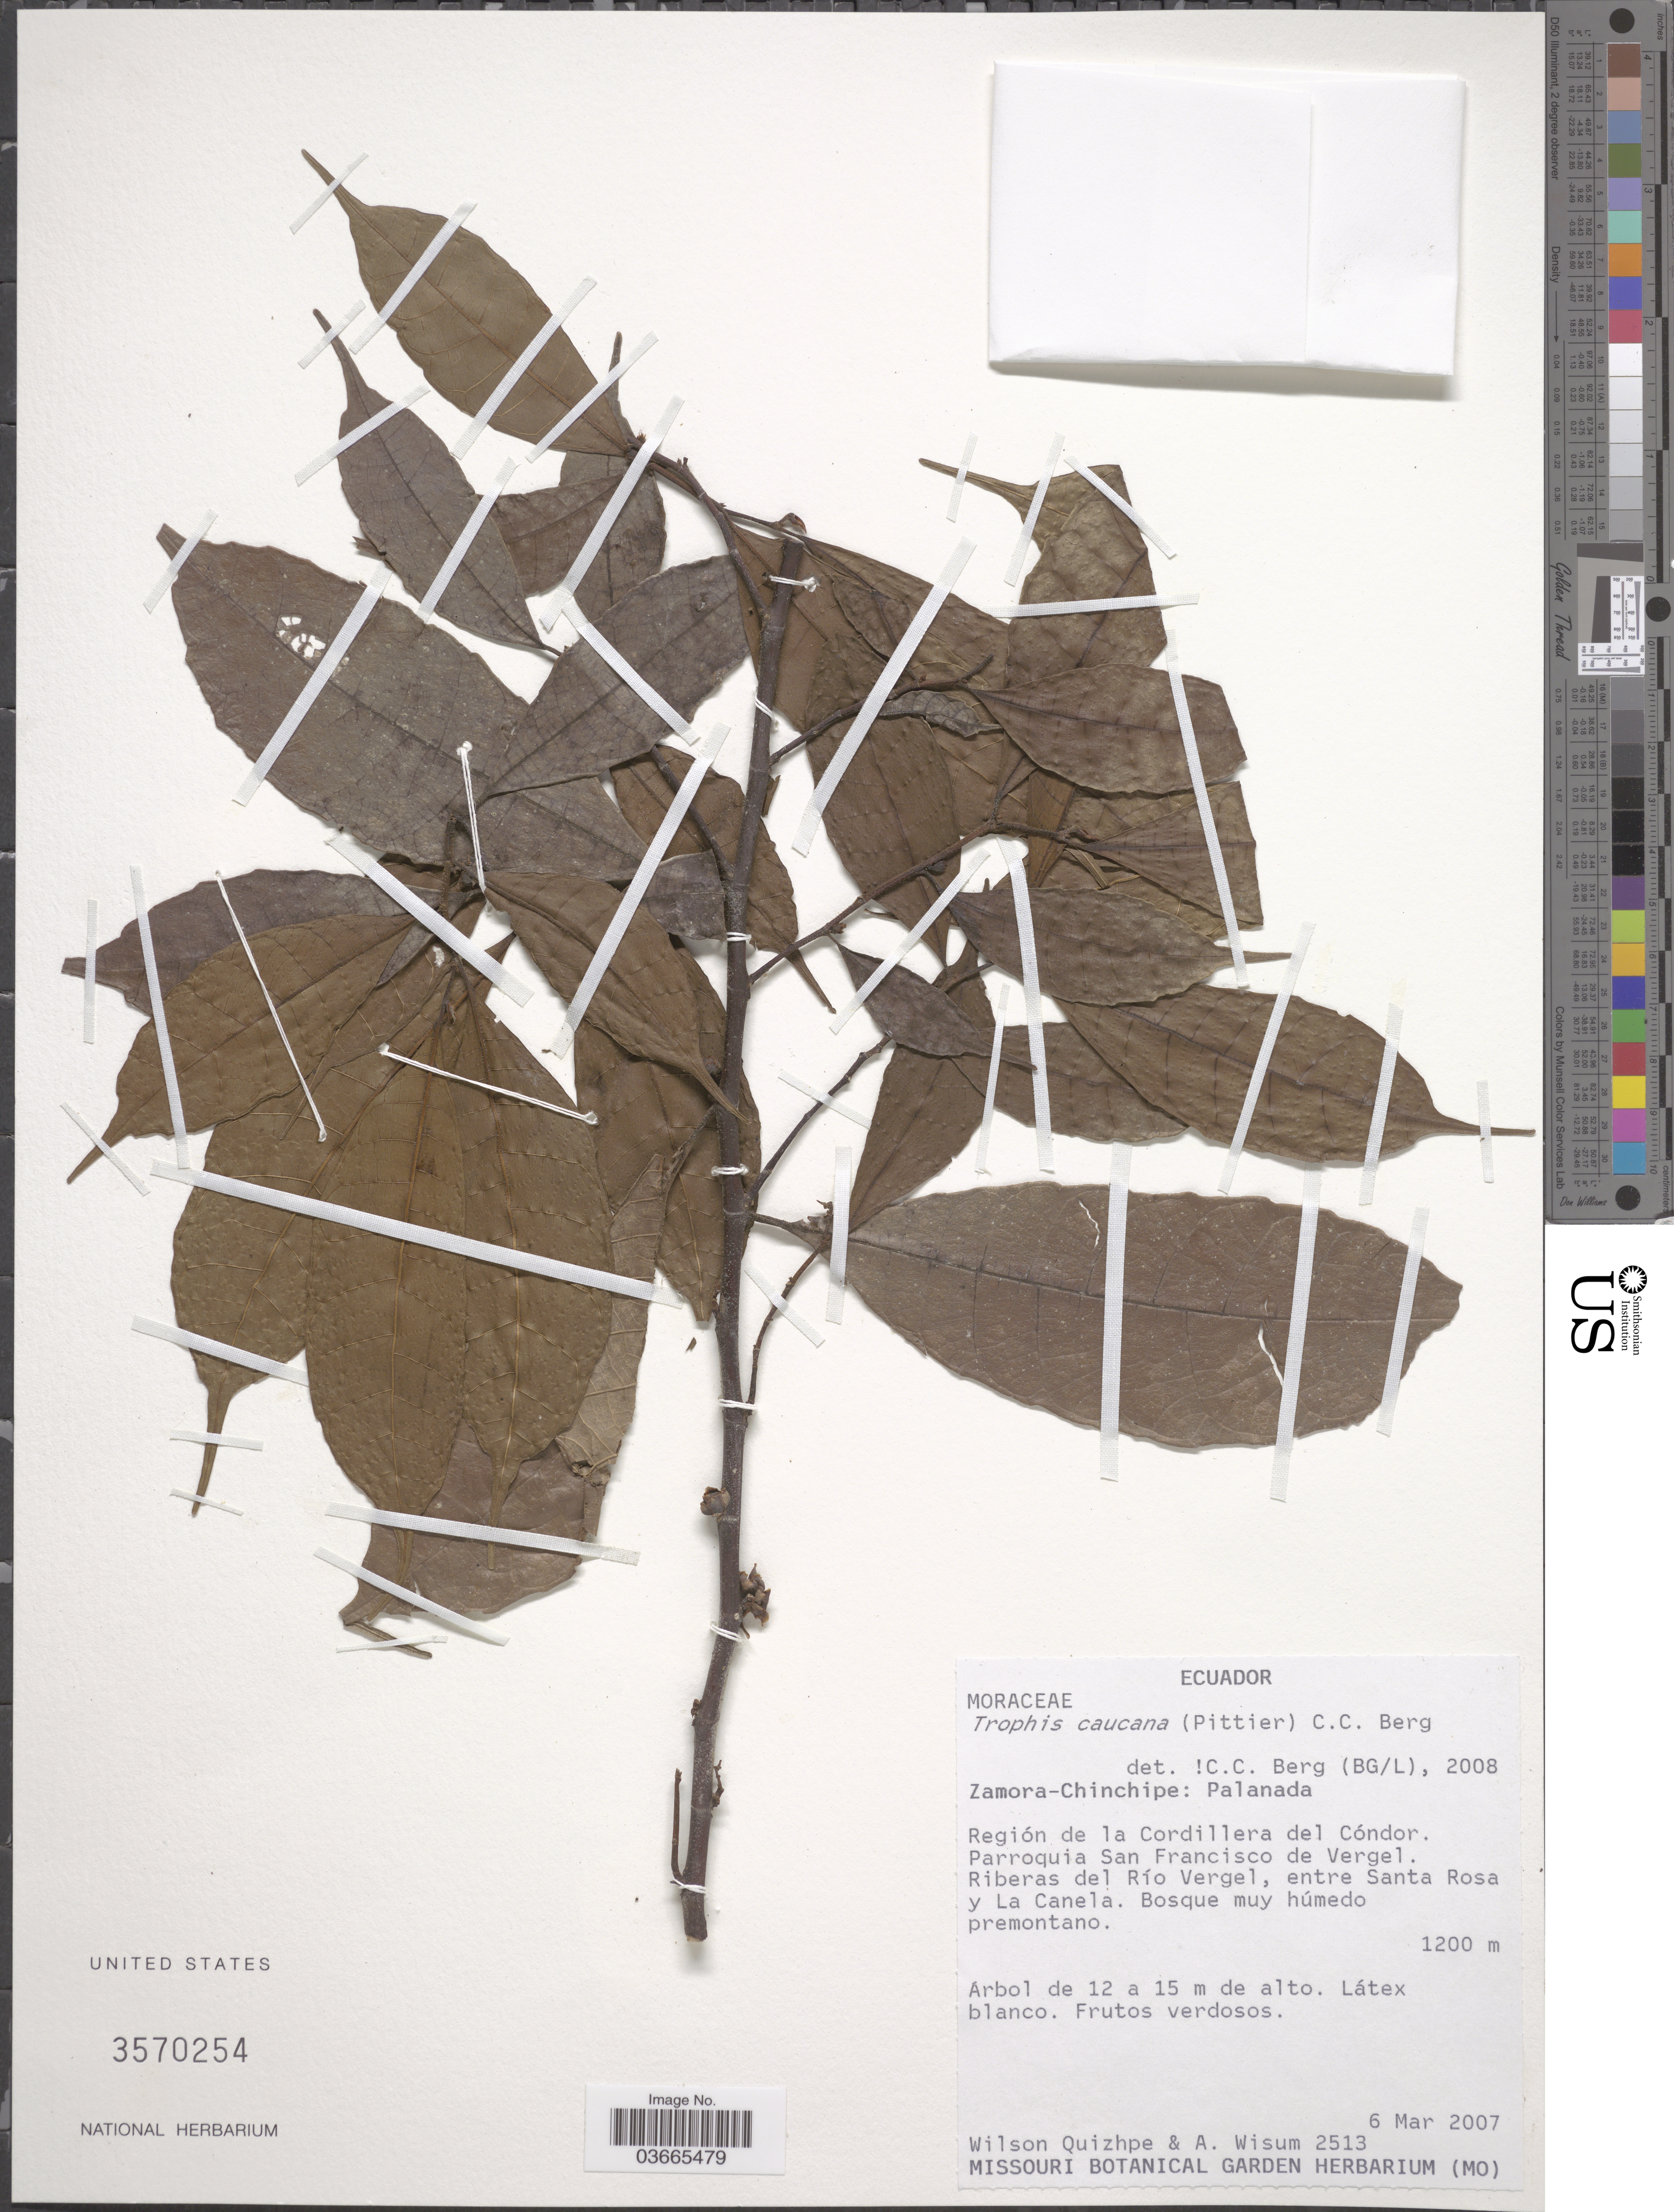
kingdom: Plantae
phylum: Tracheophyta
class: Magnoliopsida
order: Rosales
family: Moraceae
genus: Olmedia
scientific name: Olmedia aspera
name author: Ruiz & Pav.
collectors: W. Quizhpe & A. Wisum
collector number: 2513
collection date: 2007-03-06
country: Ecuador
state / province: Zamora-Chinchipe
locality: Palanada. Región de la Cordillera del Cóndor. Parroquia San Francisco de Vergel. Riberas del Río Vergel, entre Santa Rosa y La Canela. Bosque muy húmedo premontano.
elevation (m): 1200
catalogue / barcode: US 3570254